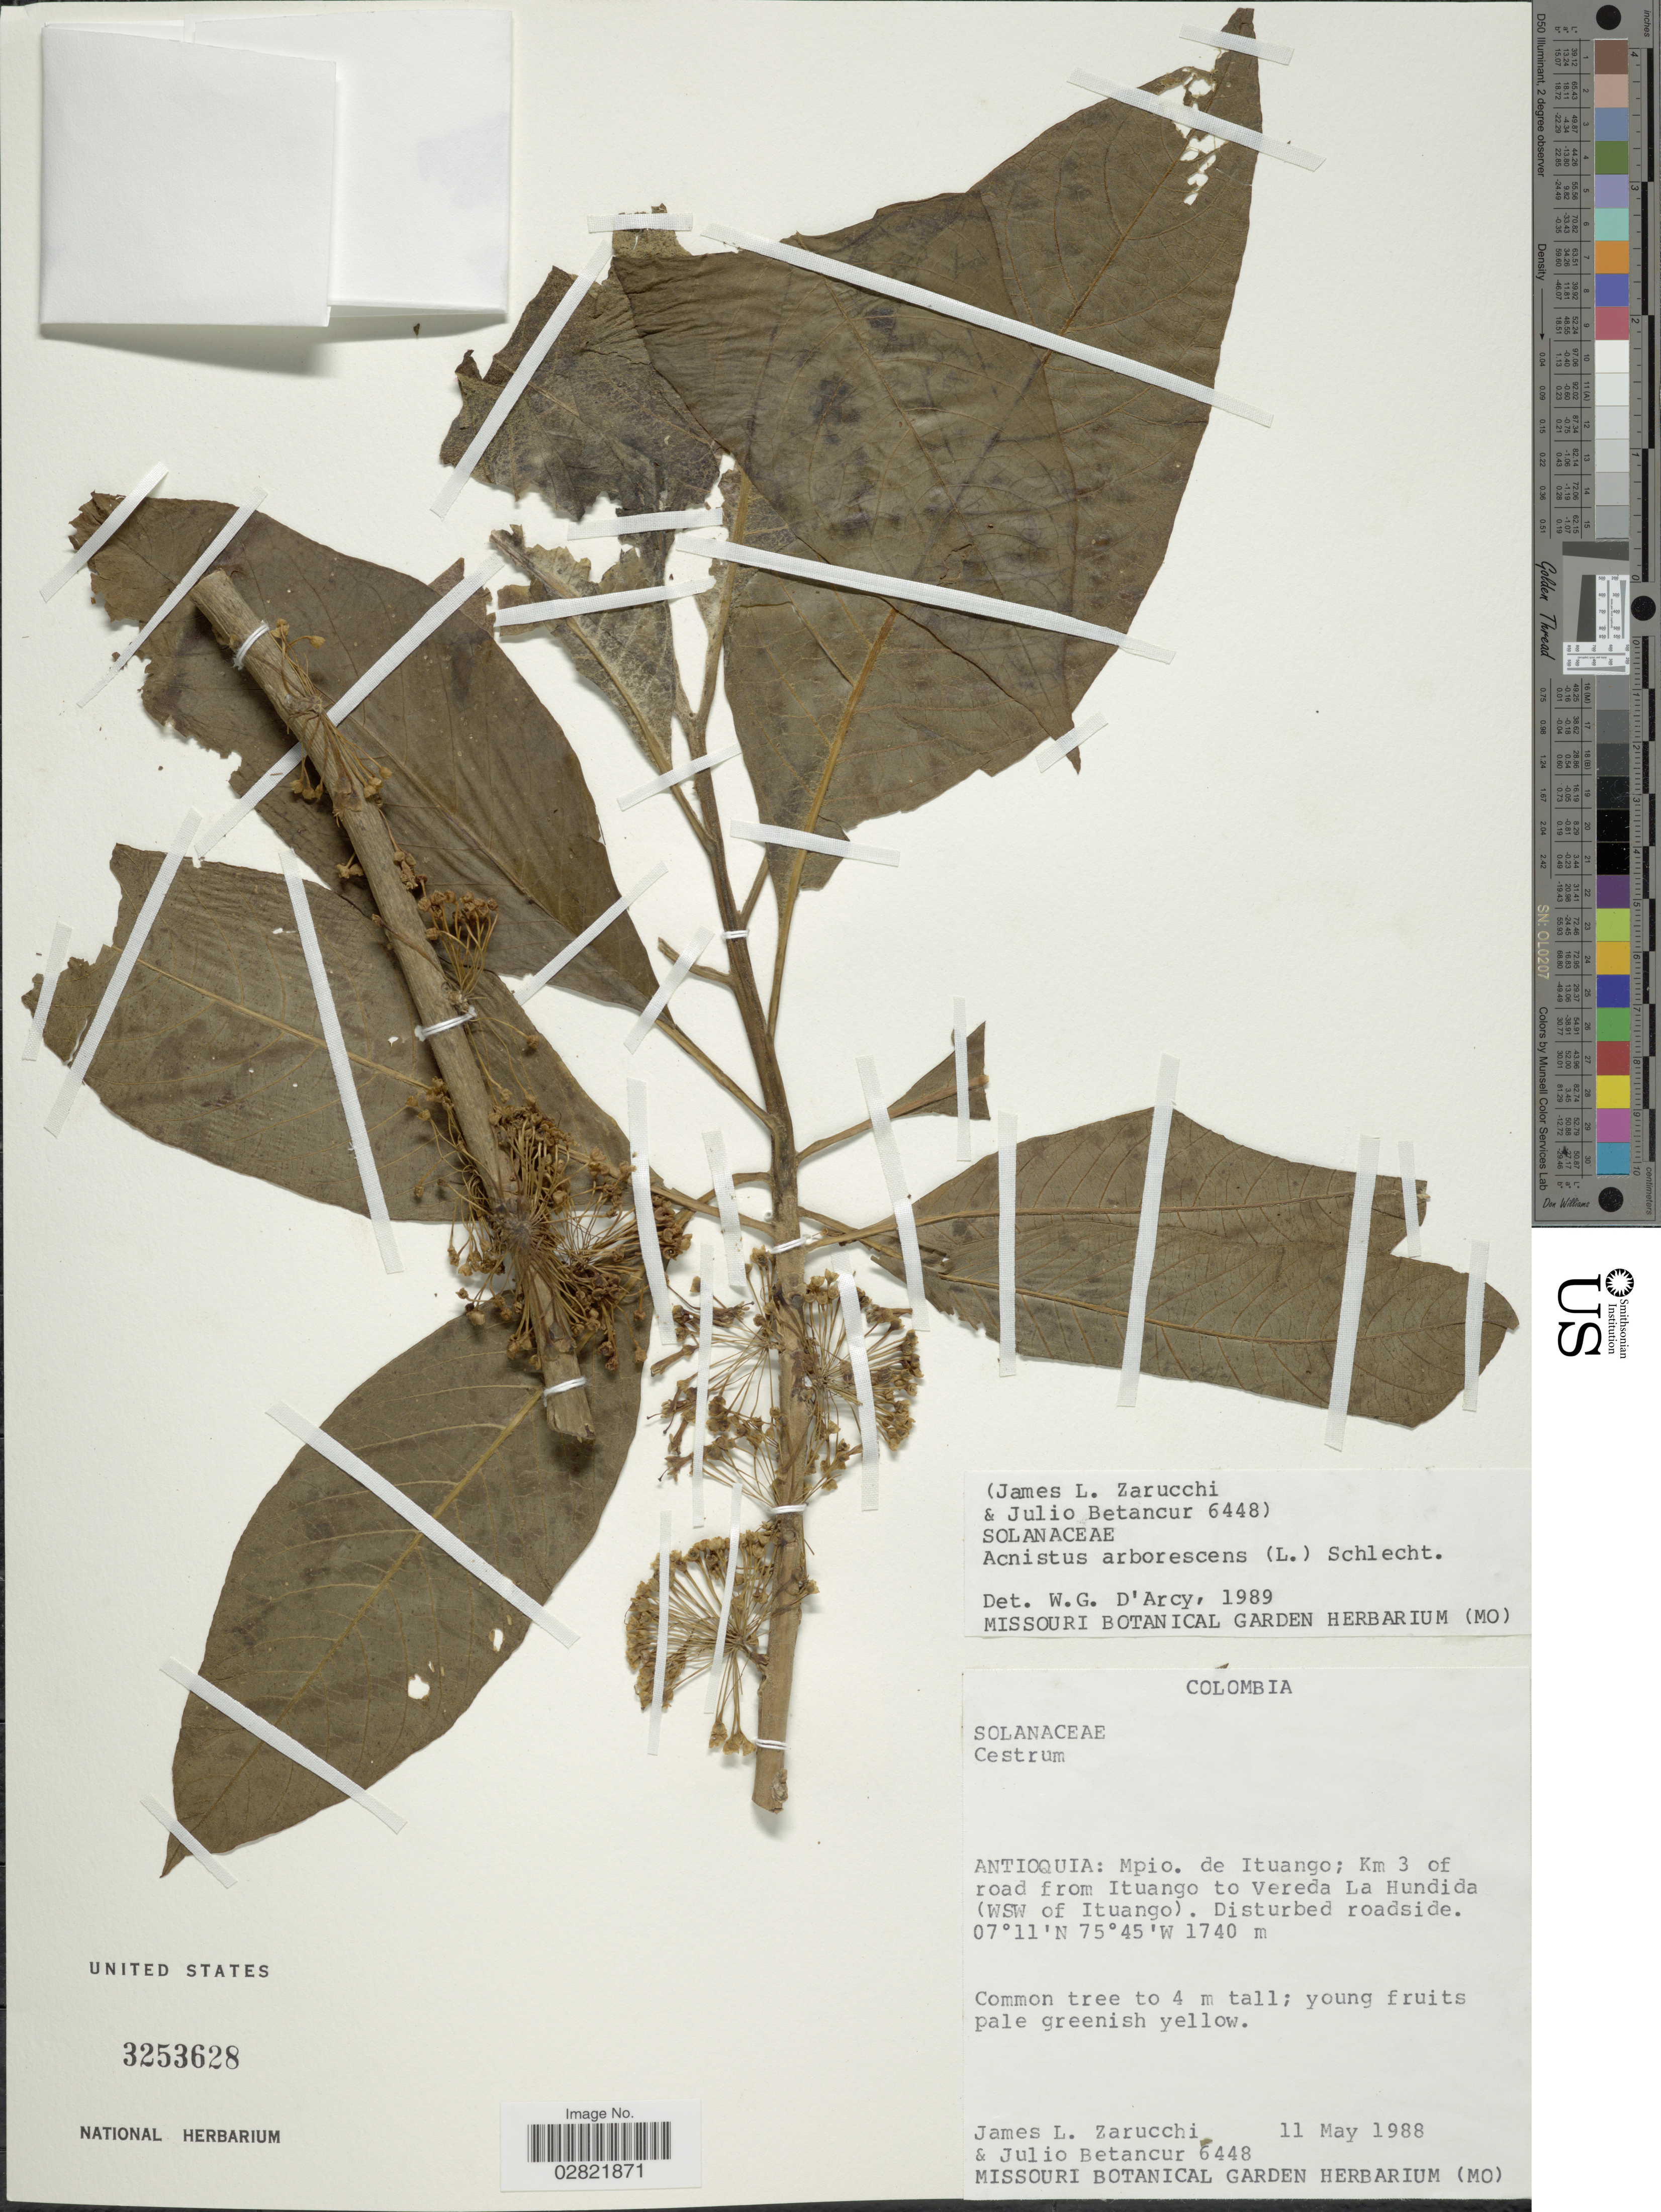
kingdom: Plantae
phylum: Tracheophyta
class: Magnoliopsida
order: Solanales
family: Solanaceae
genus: Acnistus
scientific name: Acnistus arborescens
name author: (L.) Schltdl.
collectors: J. L. Zarucchi & J. Betancur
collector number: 6448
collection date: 1988-05-11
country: Colombia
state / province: Antioquia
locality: Mpio. de Ituango; Km 3 of road Ituango to Vereda La Hundida (WSW of Ituango).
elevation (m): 1740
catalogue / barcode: US 3253628